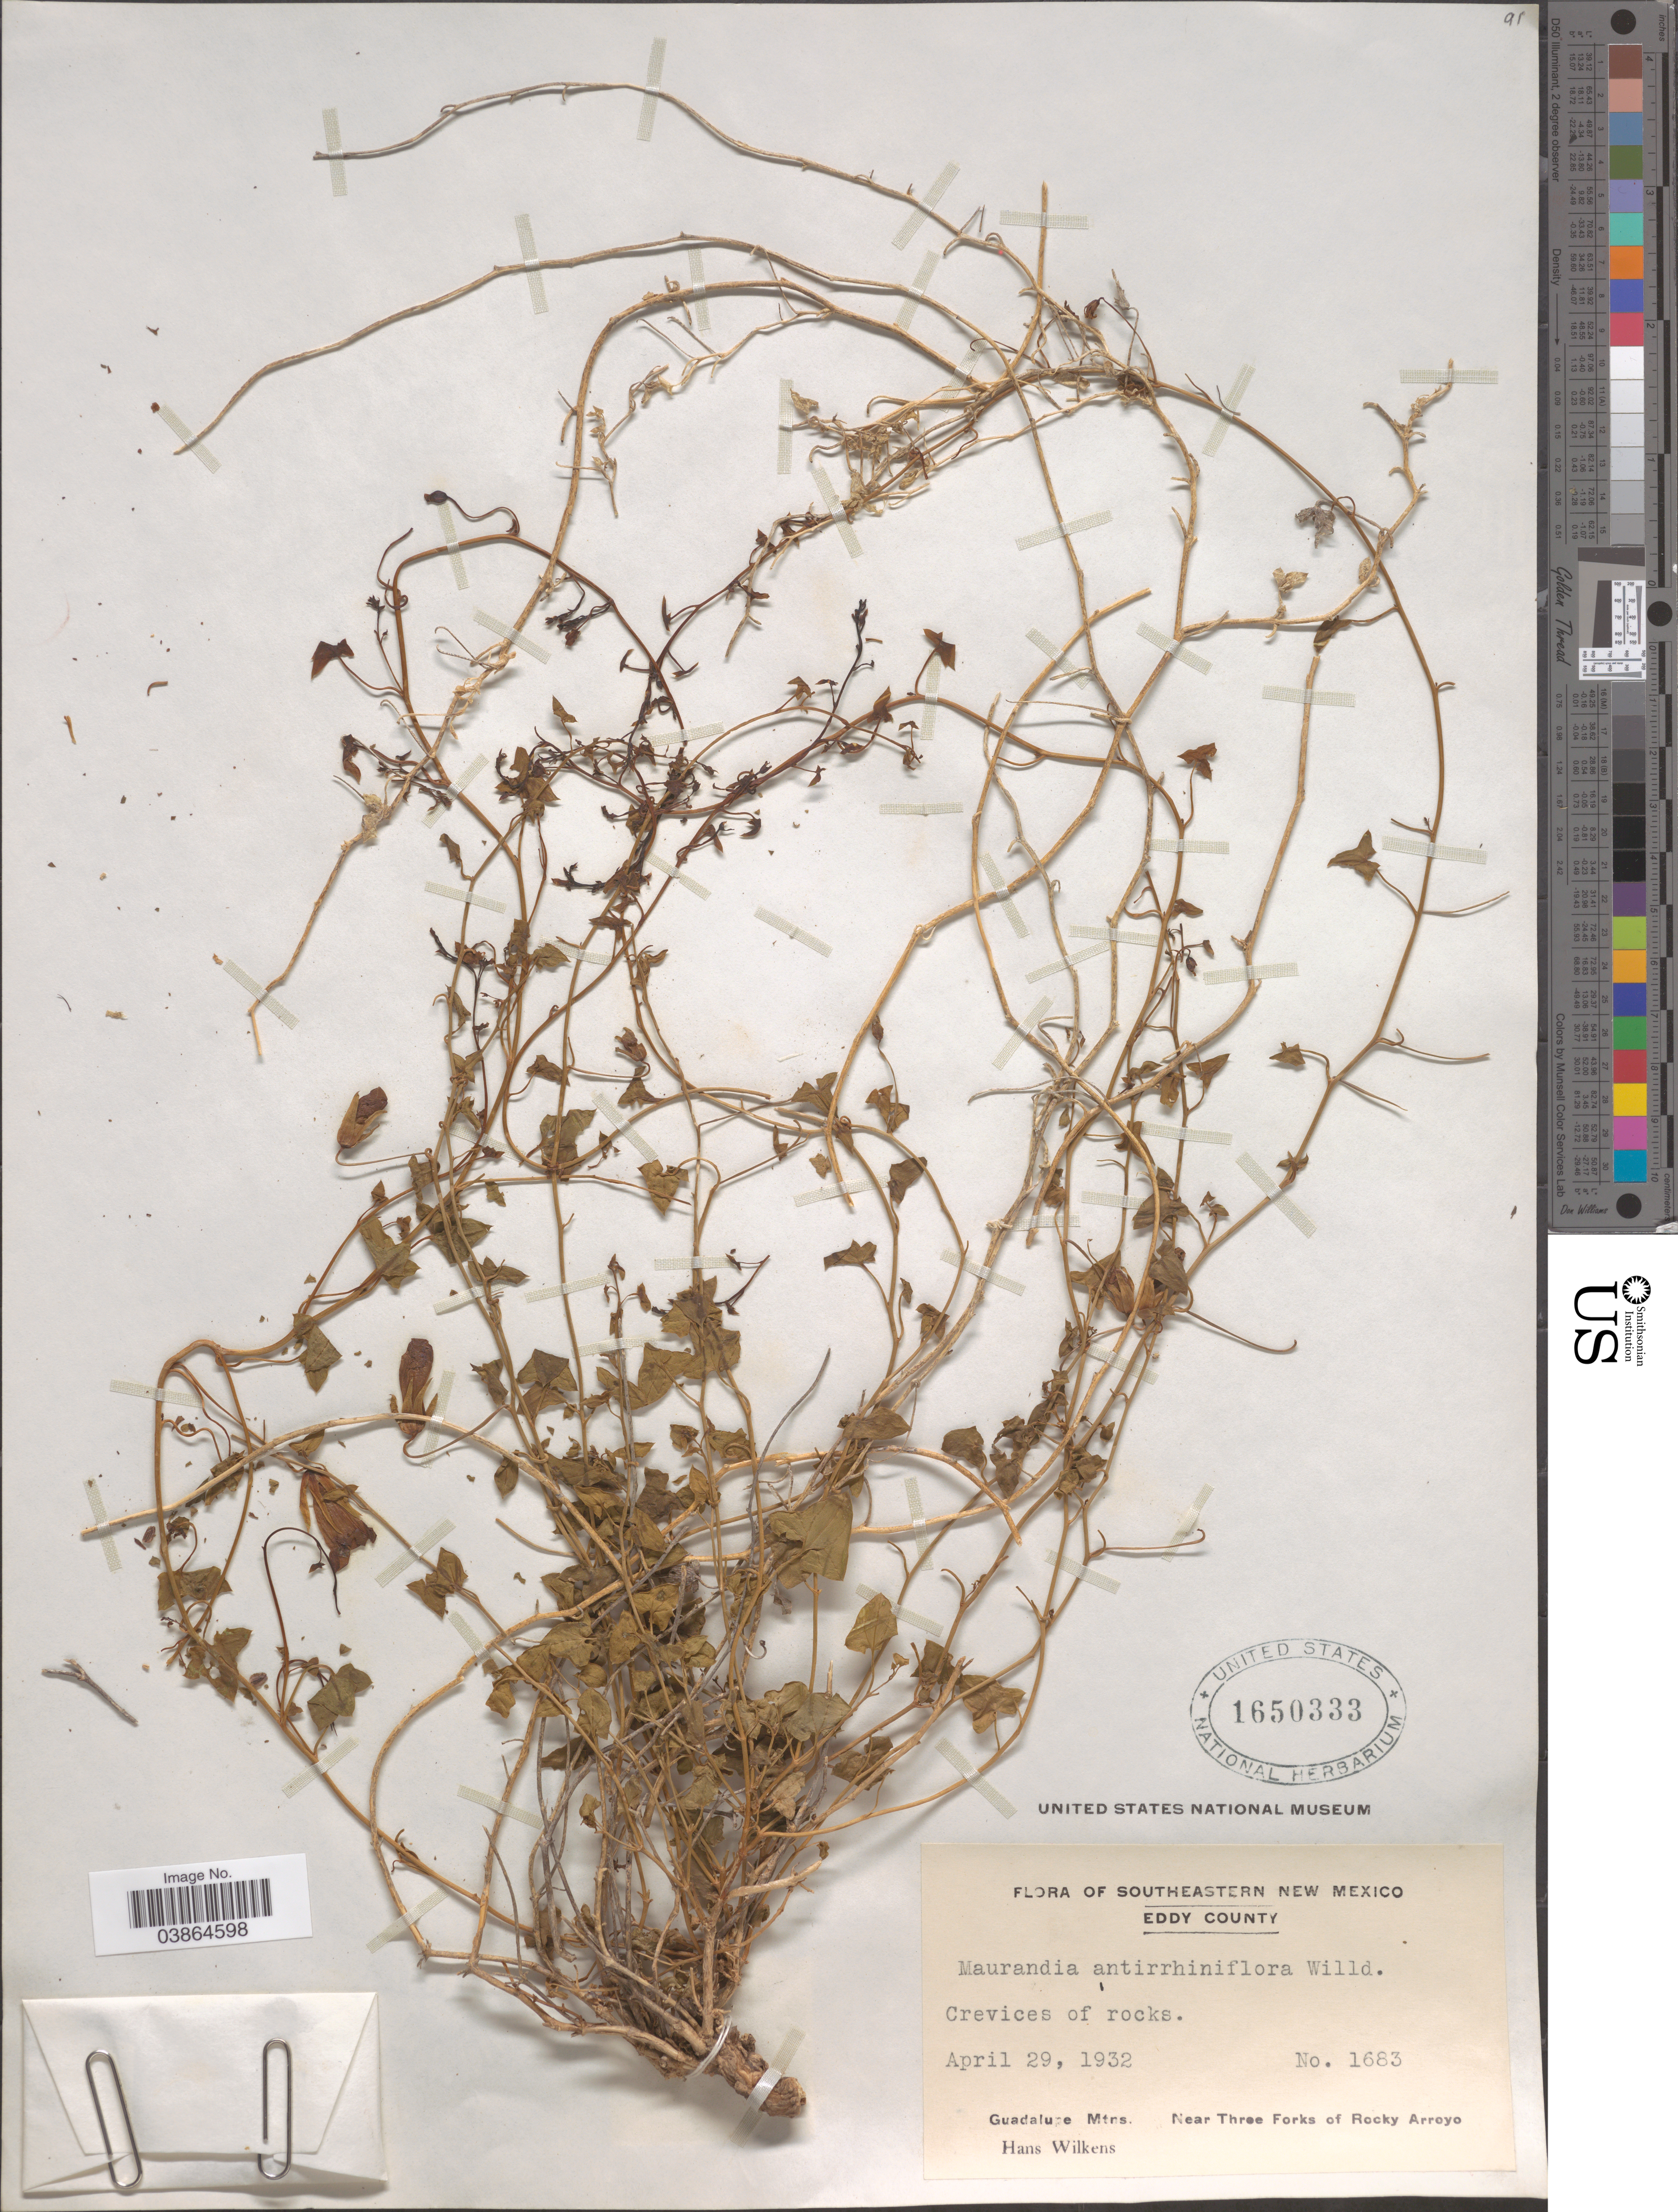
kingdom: Plantae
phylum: Tracheophyta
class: Magnoliopsida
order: Lamiales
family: Plantaginaceae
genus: Maurandya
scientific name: Maurandya antirrhiniflora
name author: Humb. & Bonpl. ex Willd.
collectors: H. Wilkens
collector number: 1683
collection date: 1932-04-29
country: United States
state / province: New Mexico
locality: Southeastern New Mexico. Eddy County. Guadalupe Mtns. Near Three Forks of Rocky Arroyo.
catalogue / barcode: US 1650333